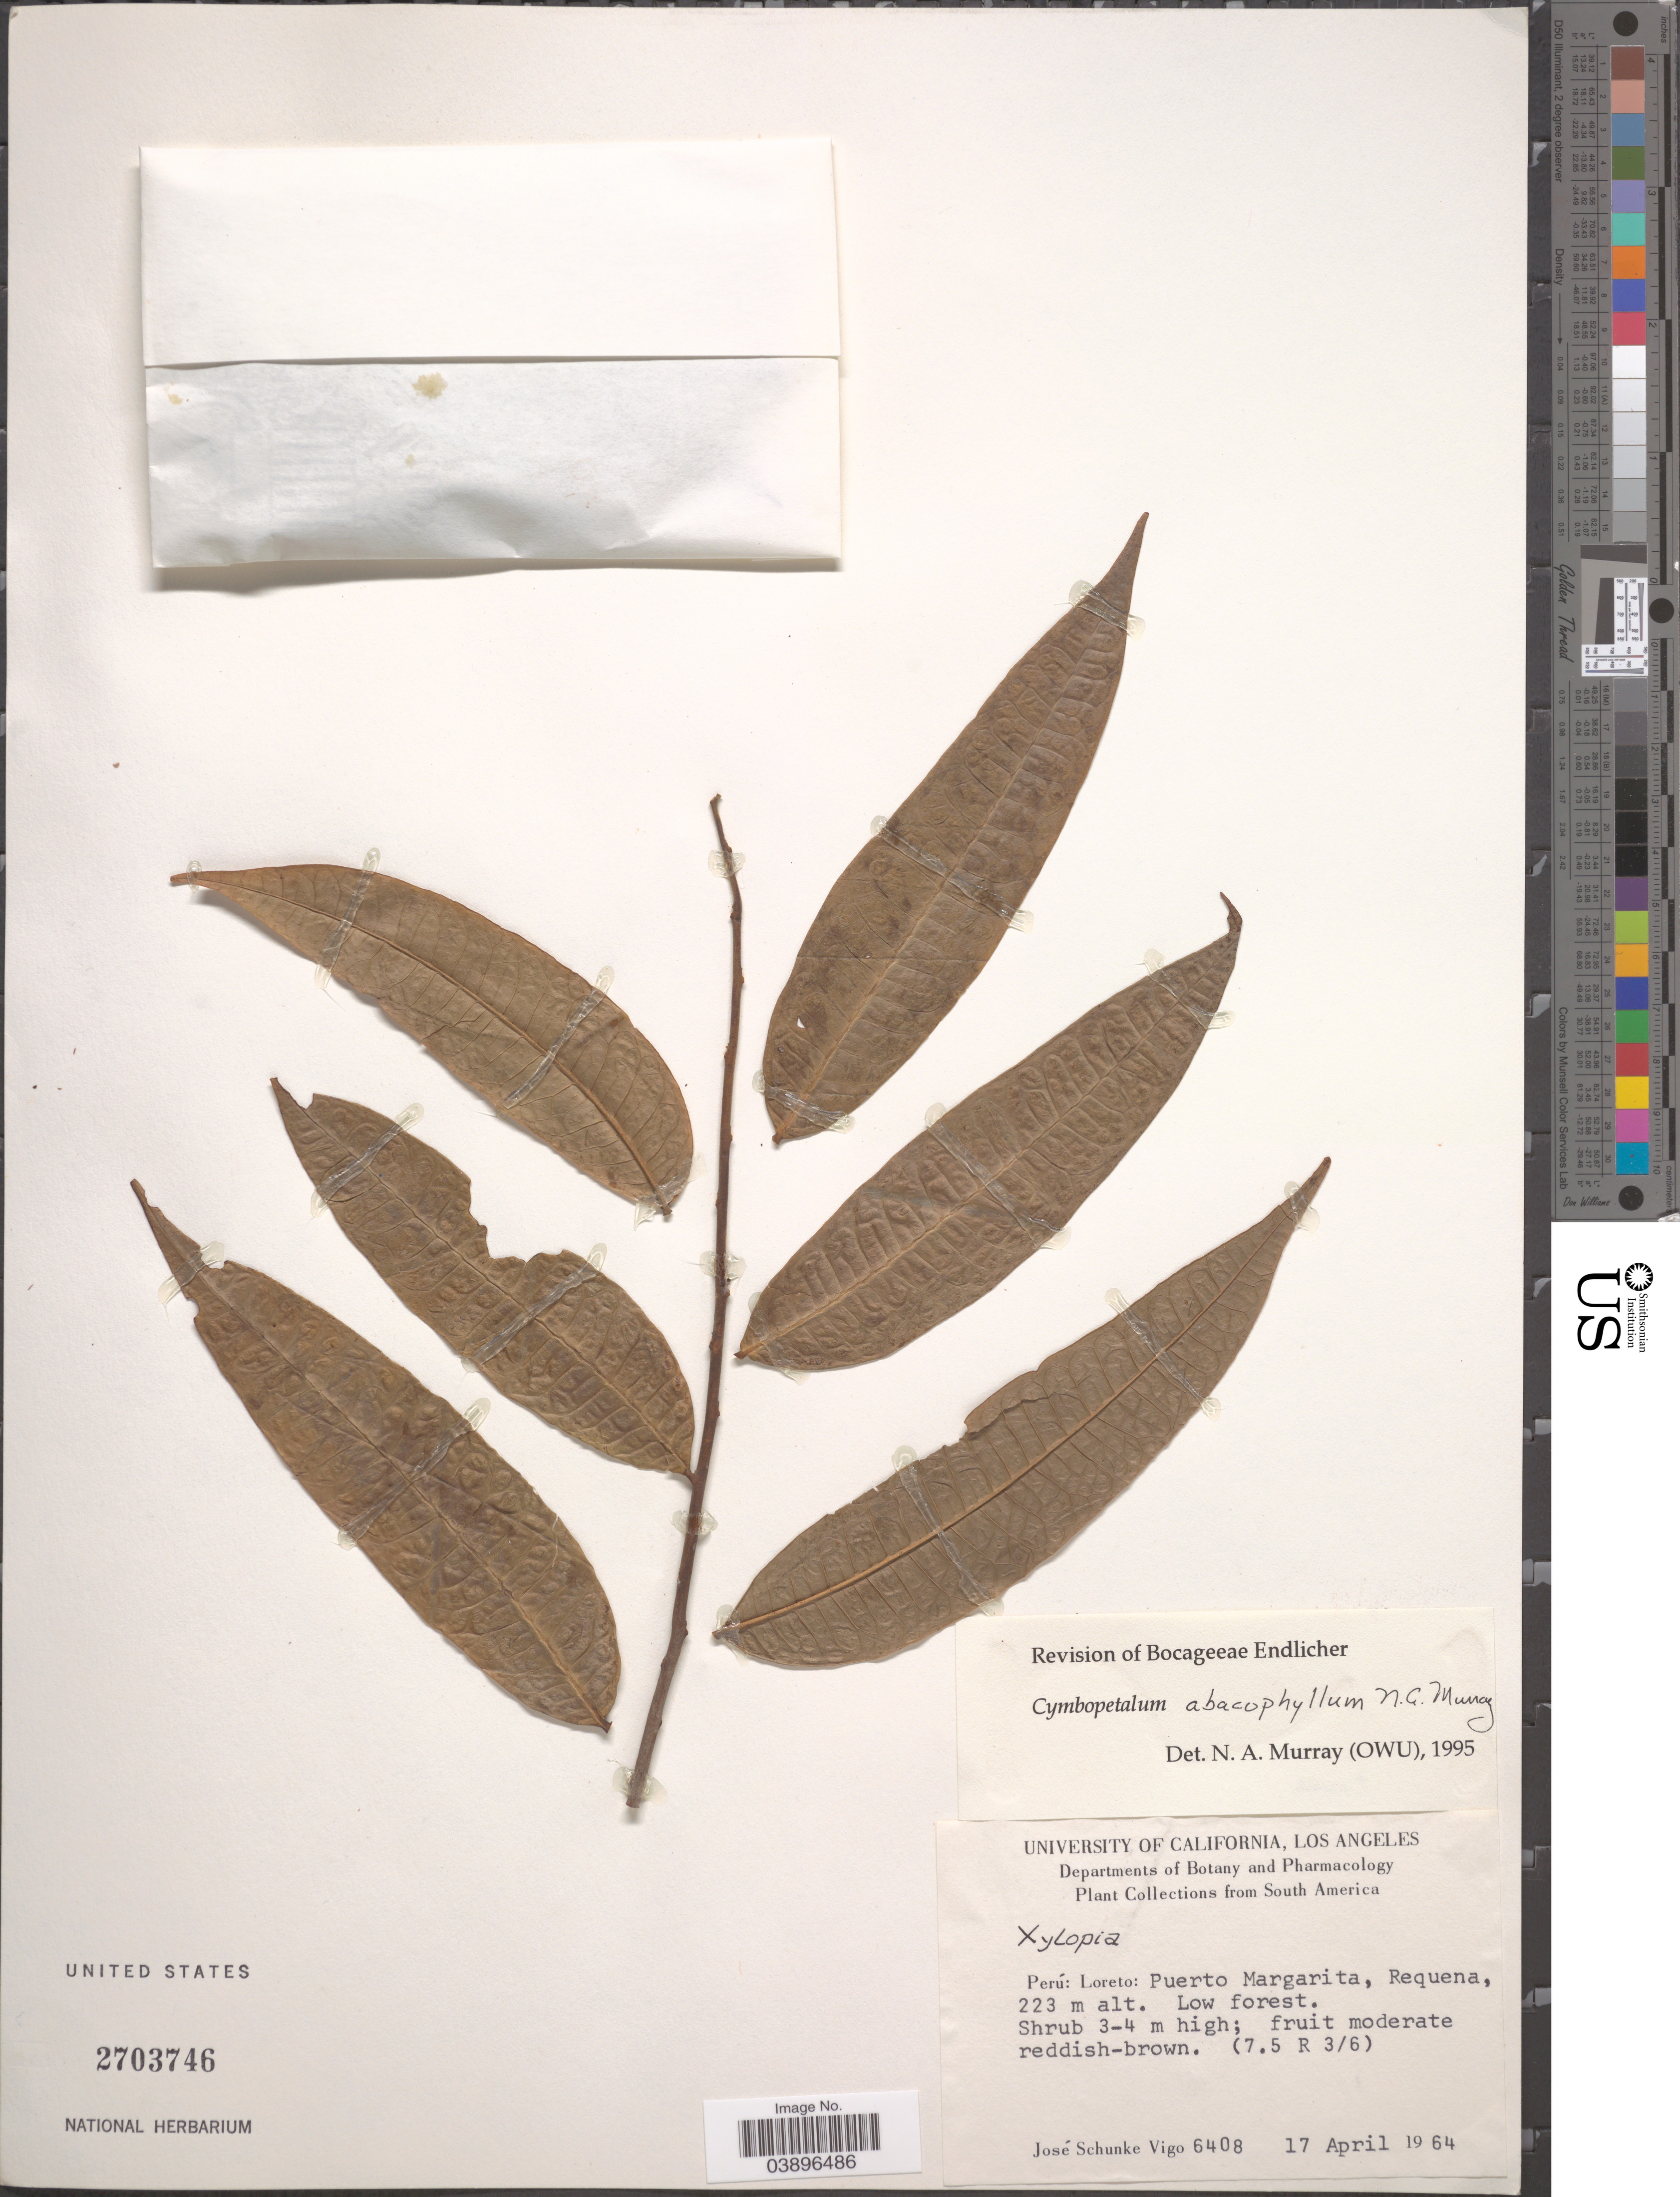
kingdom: Plantae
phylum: Tracheophyta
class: Magnoliopsida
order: Magnoliales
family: Annonaceae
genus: Cymbopetalum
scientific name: Cymbopetalum abacophyllum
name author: N.A. Murray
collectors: J. Schunke Vigo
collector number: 6408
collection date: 1964-04-17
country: Peru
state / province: Loreto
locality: Puerto Margarita, Requena. (7.5 R 3/6)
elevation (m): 223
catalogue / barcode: US 2703746